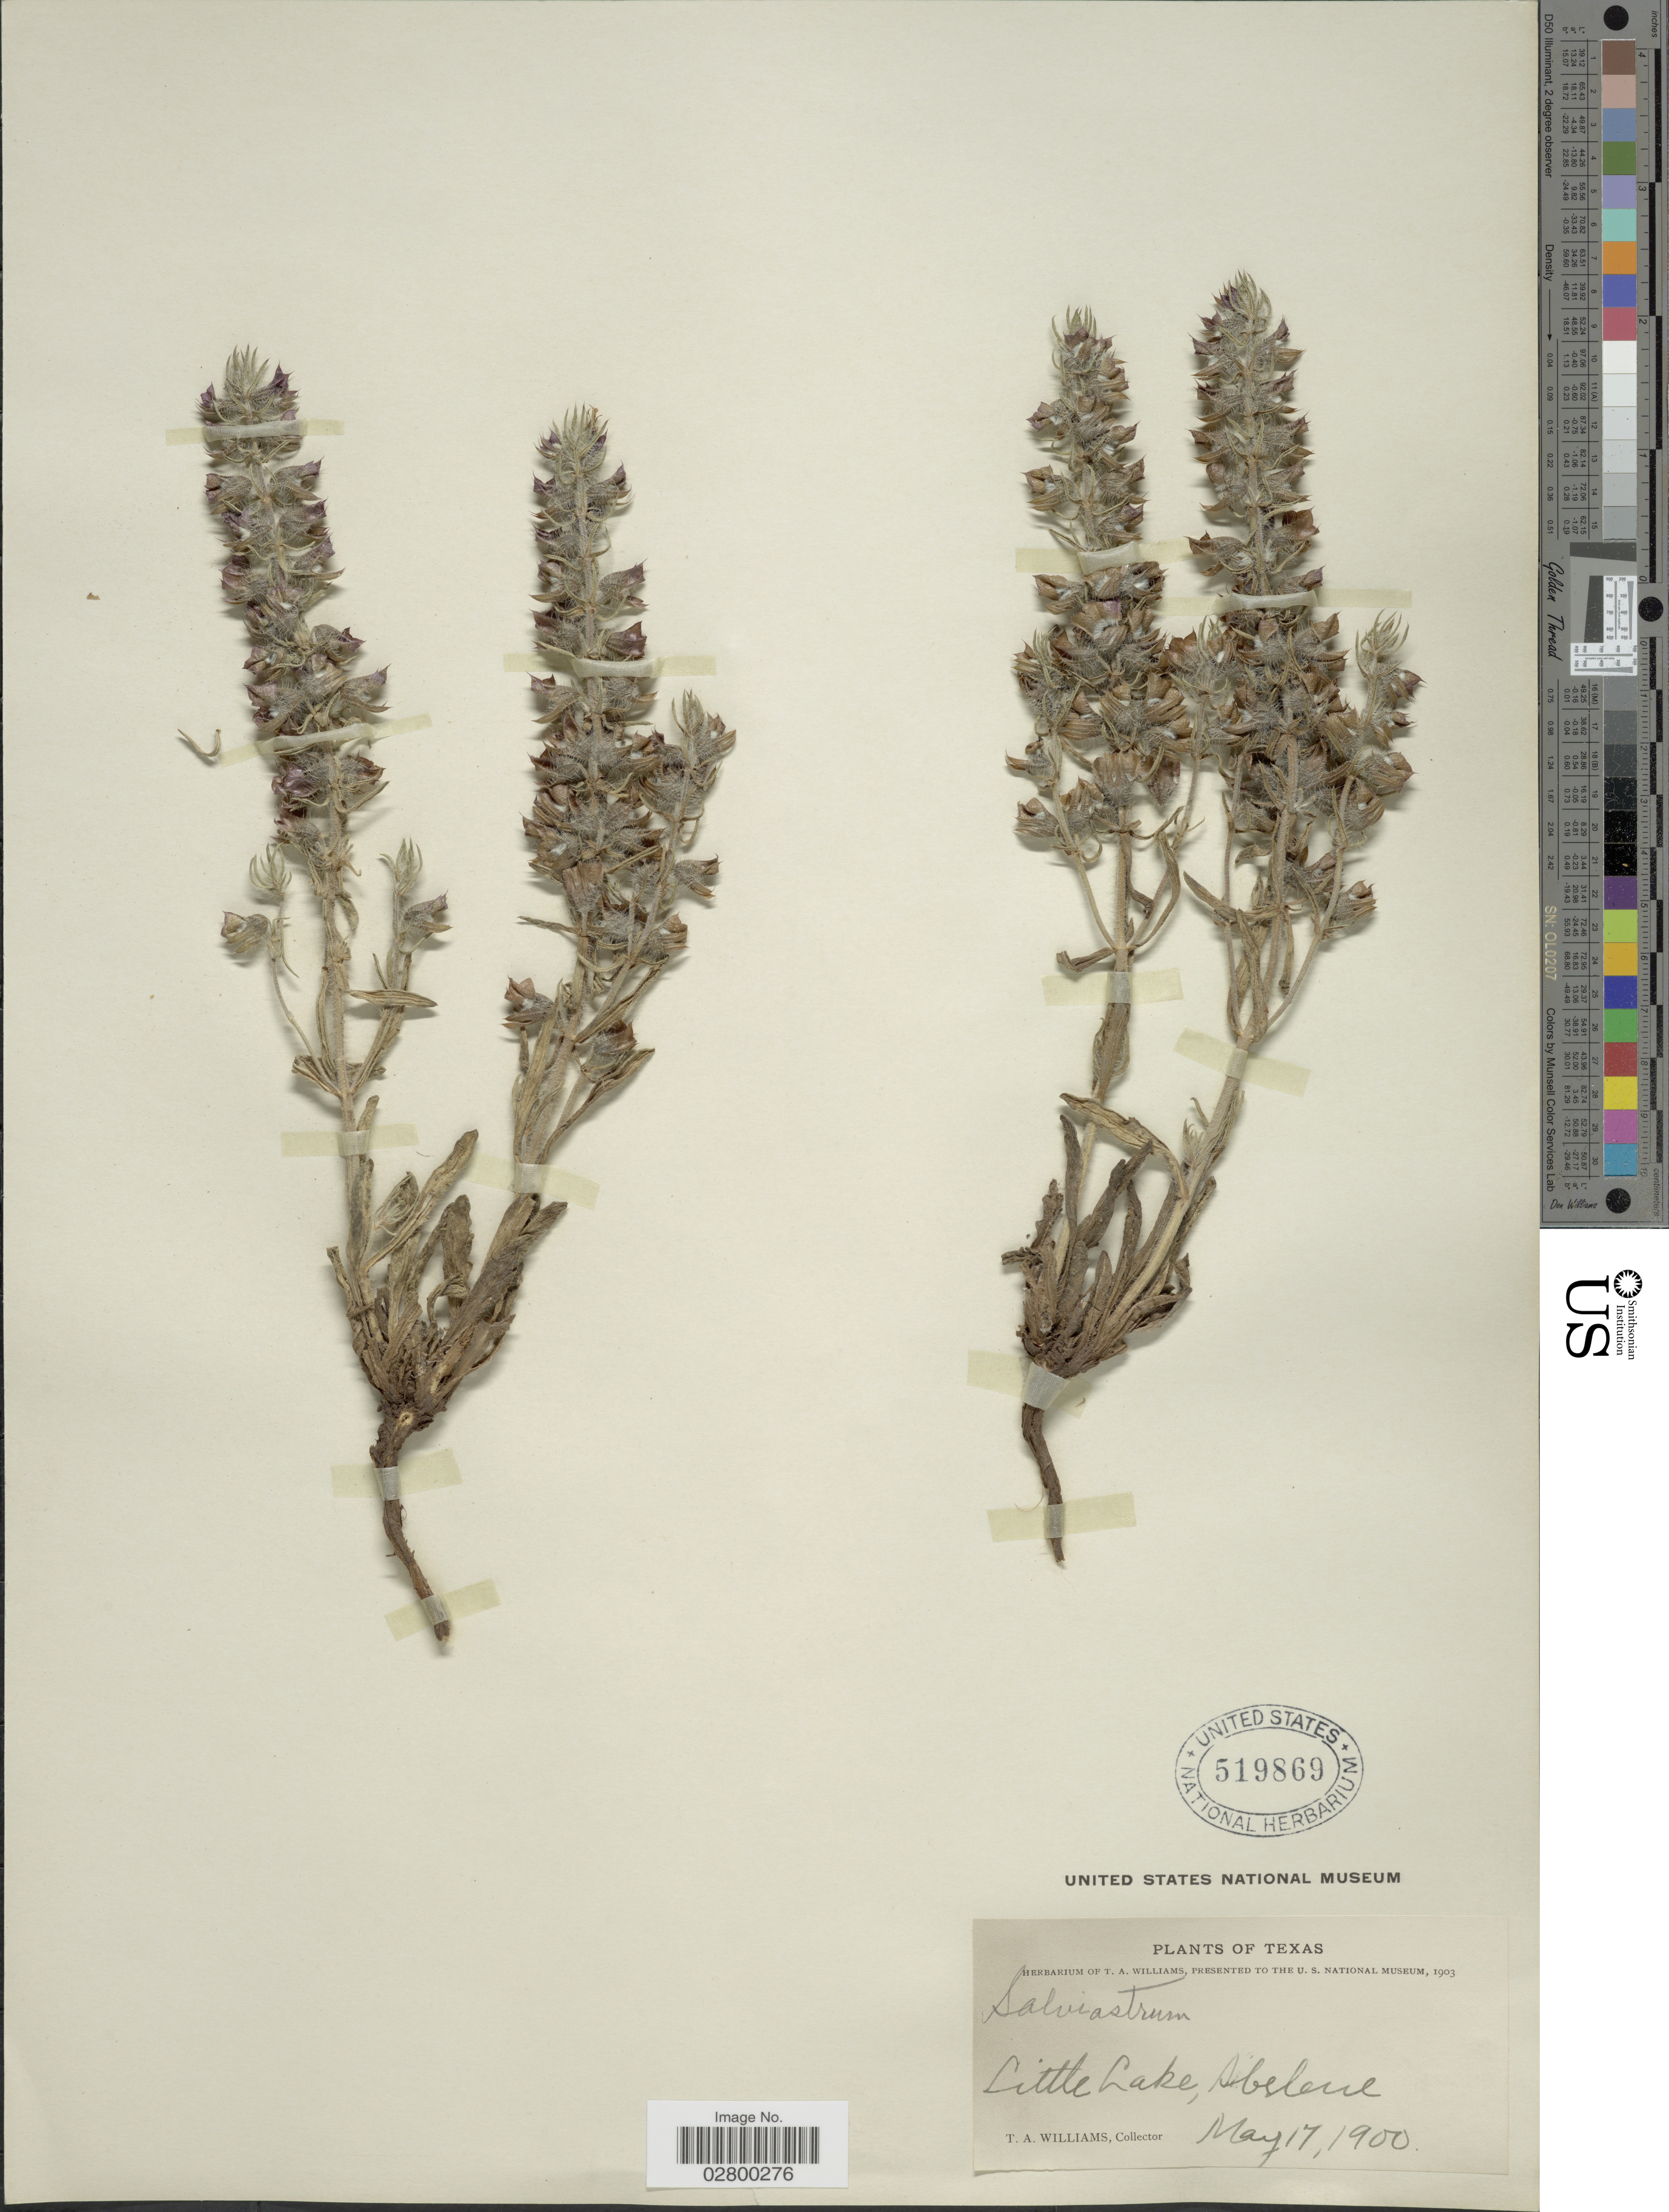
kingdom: Plantae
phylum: Tracheophyta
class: Magnoliopsida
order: Lamiales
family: Lamiaceae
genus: Salvia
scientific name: Salvia texana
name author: (Scheele) Torr.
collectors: T. A. Williams (herbarium)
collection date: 1900-05-17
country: United States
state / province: Texas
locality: Little Lake, Abilene.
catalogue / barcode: US 519869